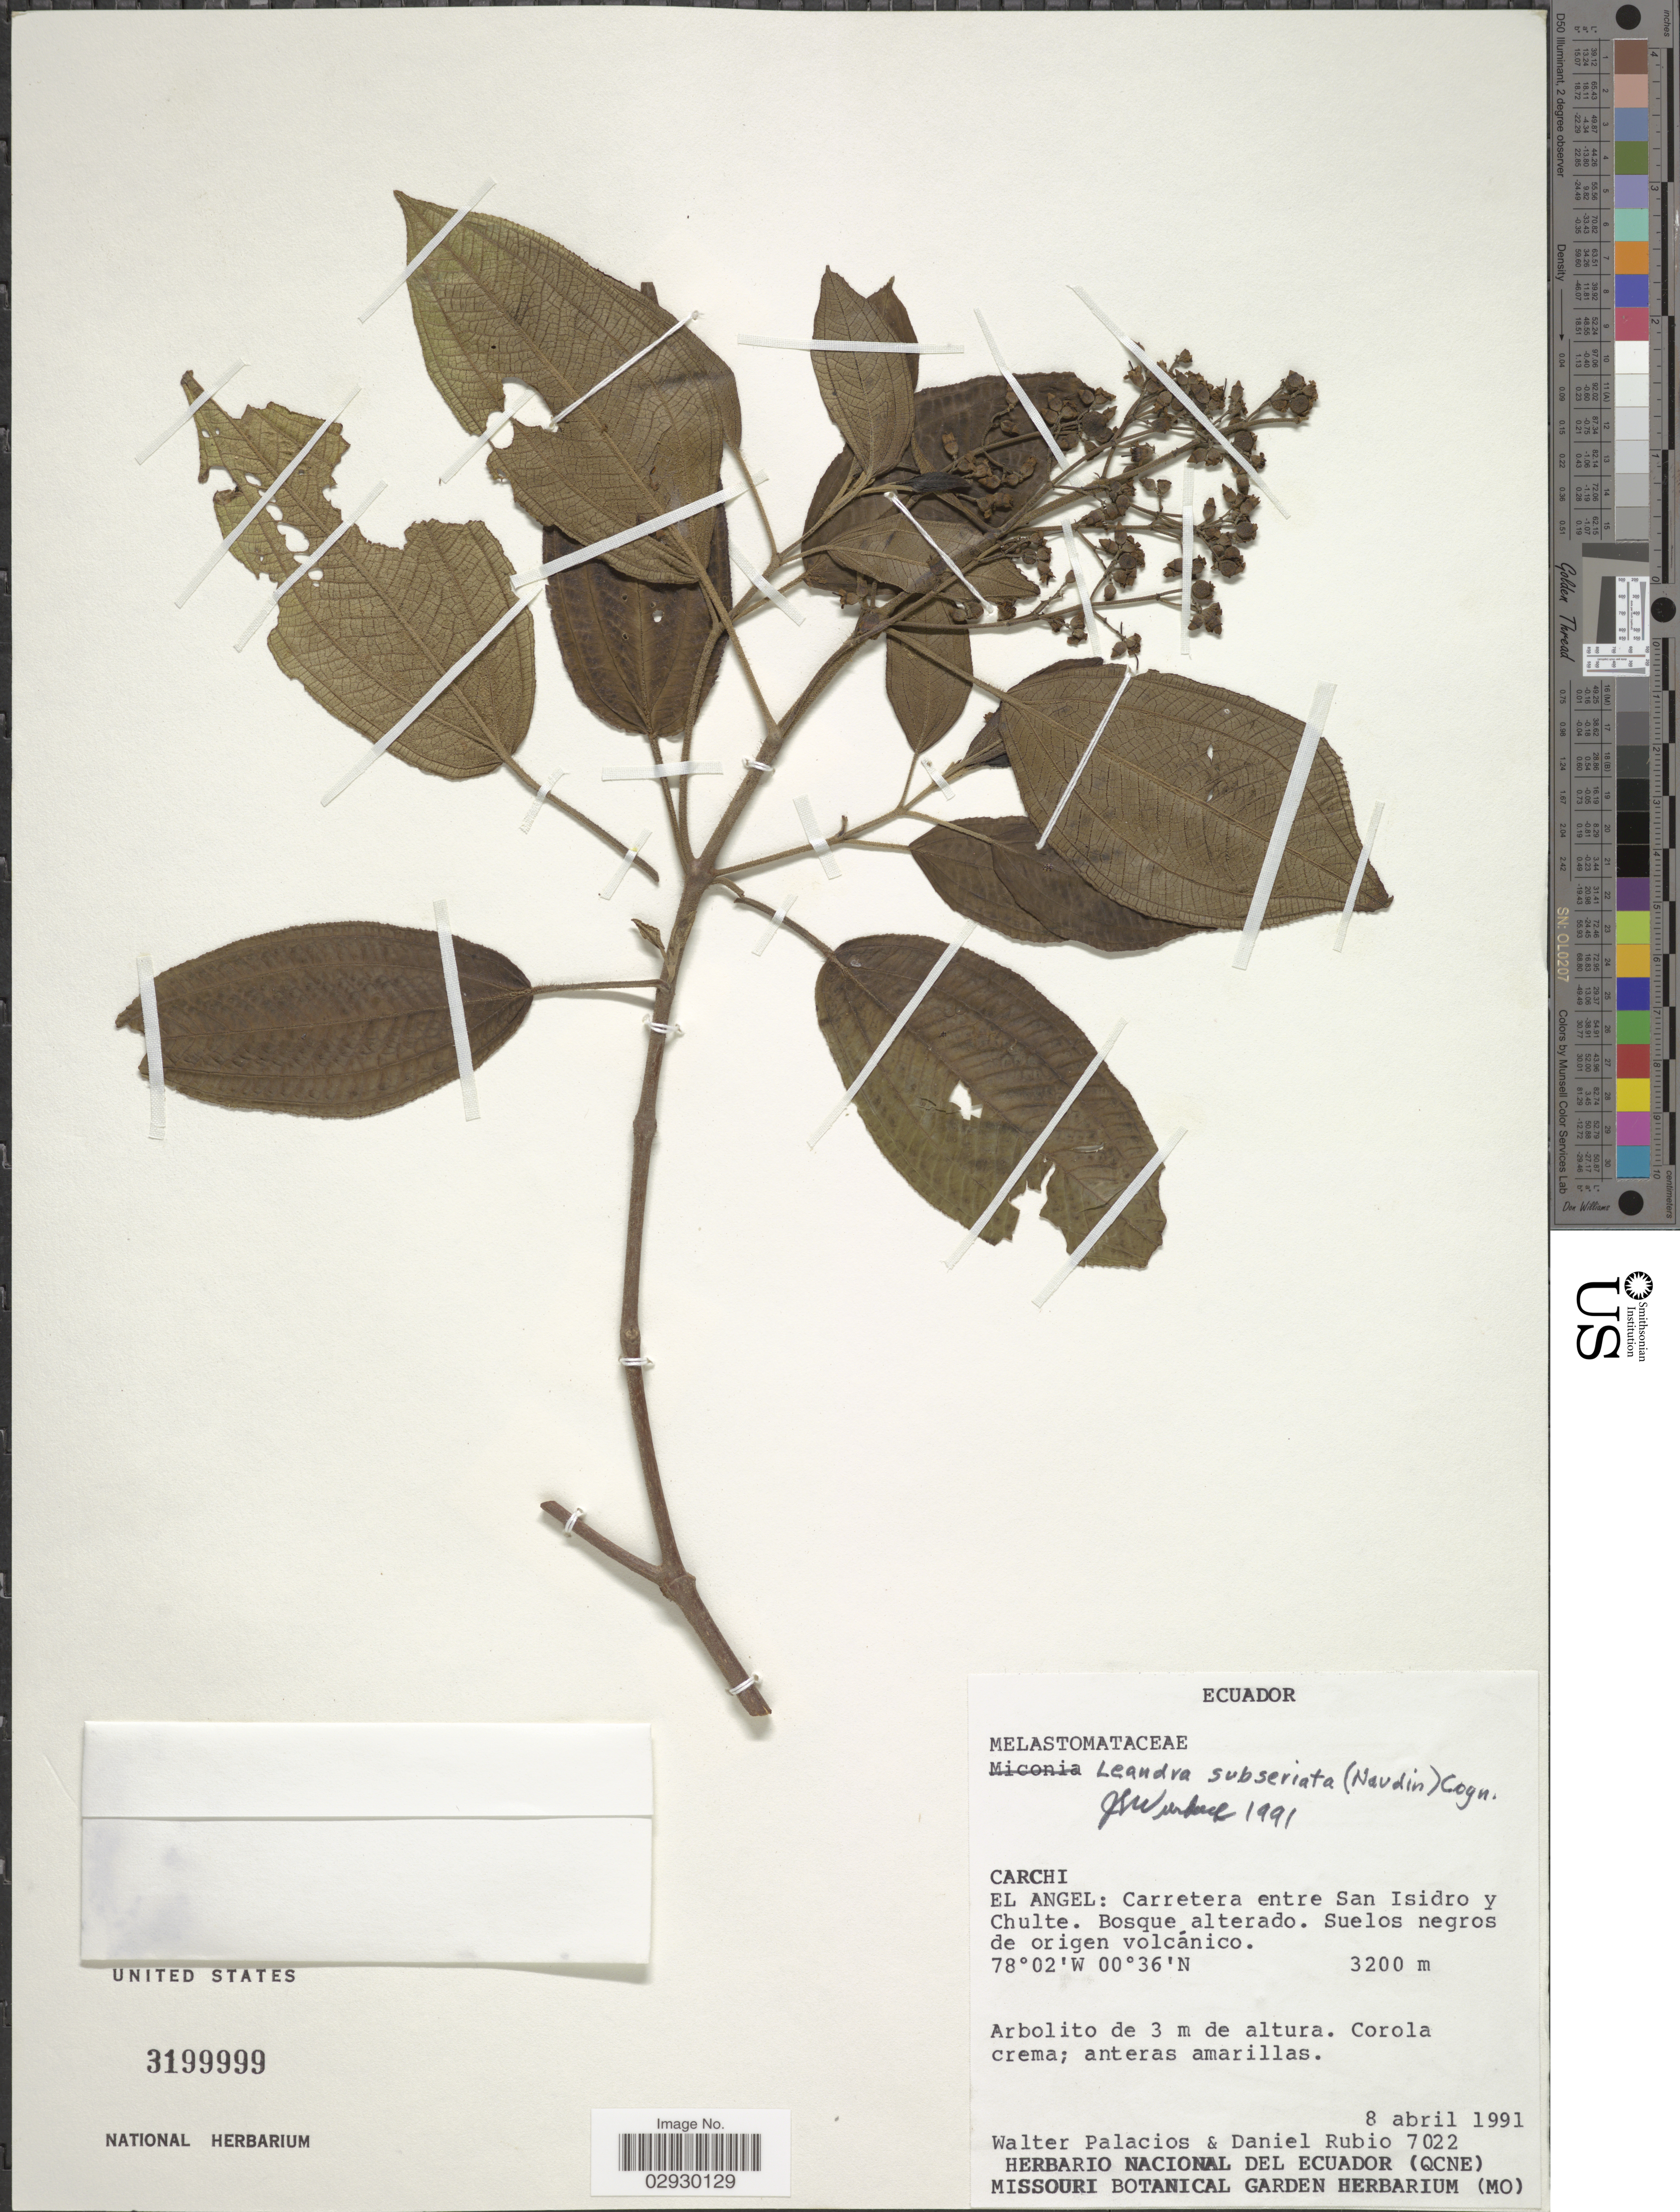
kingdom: Plantae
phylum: Tracheophyta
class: Magnoliopsida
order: Myrtales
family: Melastomataceae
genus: Leandra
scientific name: Leandra subseriata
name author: (Naudin) Cogn.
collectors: W. Palacios & D. Rubio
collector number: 7022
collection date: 1991-04-08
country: Ecuador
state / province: Carchi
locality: El Angel: Carretera entre San Isidro y Chulte.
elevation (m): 3200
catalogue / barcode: US 3199999